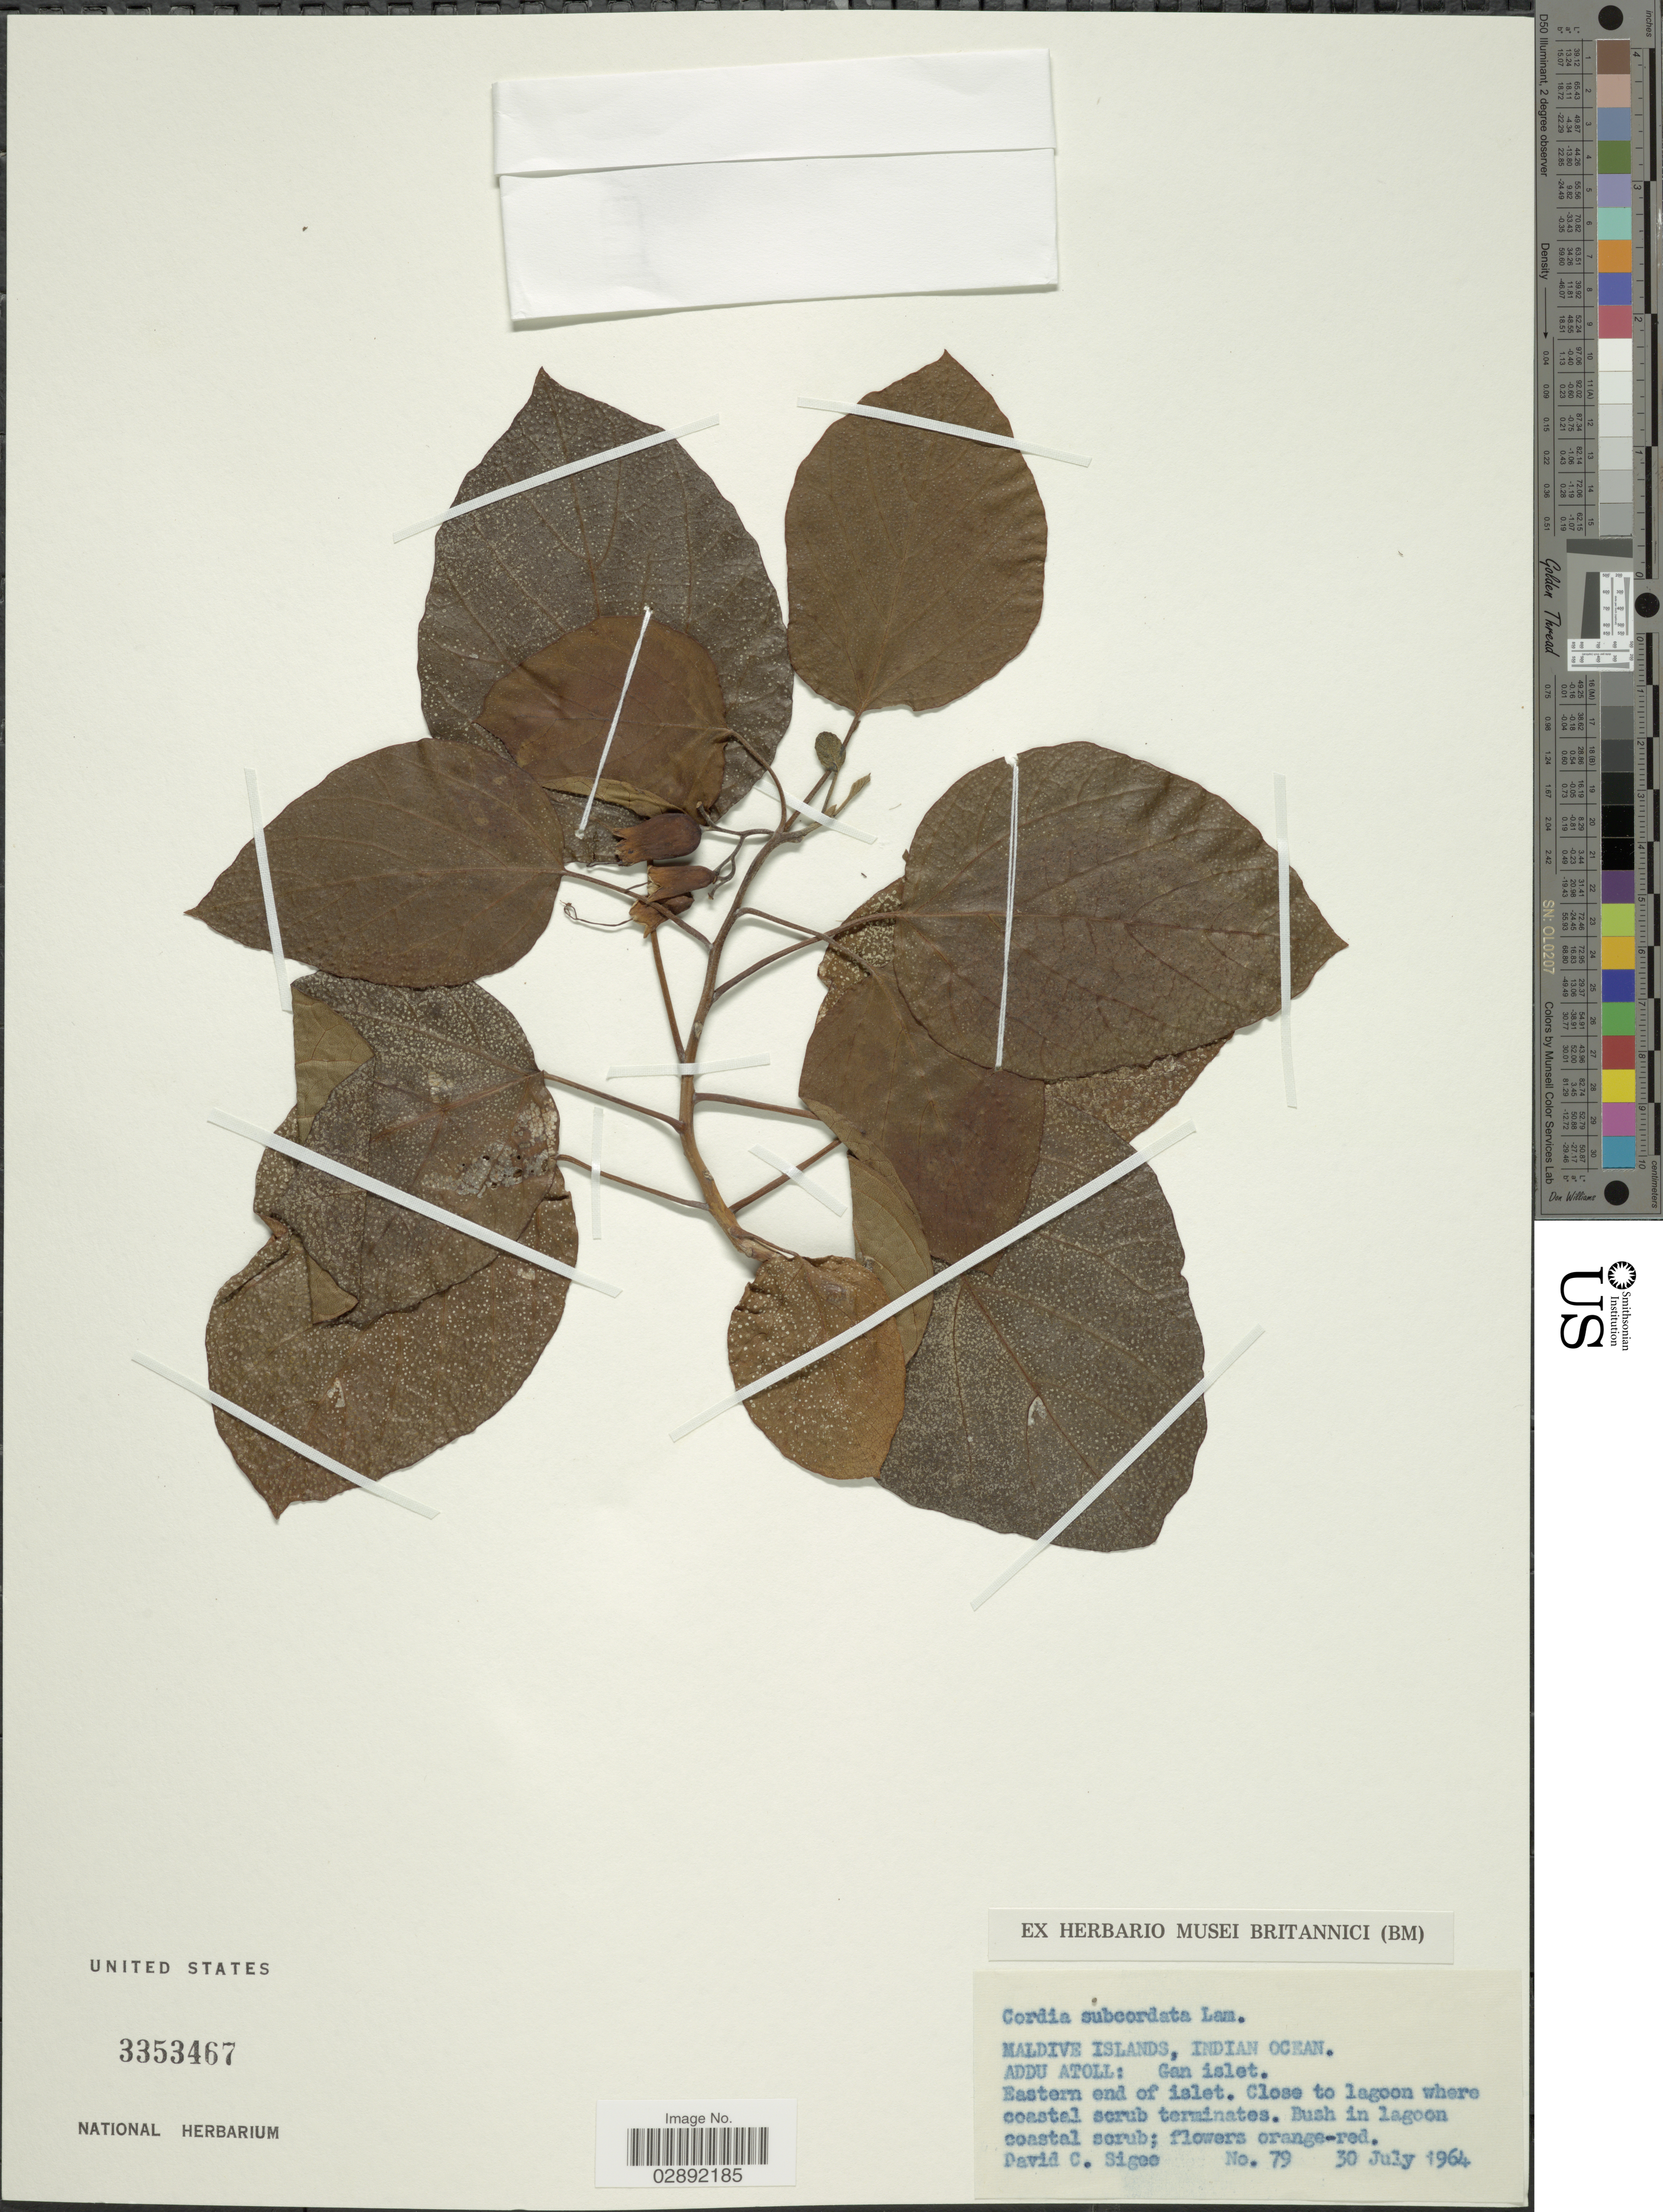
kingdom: Plantae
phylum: Tracheophyta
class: Magnoliopsida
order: Boraginales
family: Cordiaceae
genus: Cordia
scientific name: Cordia subcordata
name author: Lam.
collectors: D. C. Sigee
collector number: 79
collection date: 1964-07-30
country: Maldive Islands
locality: Indian Ocean. Addu Atoll: Gan islet. Eastern end of islet.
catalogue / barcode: US 3353467